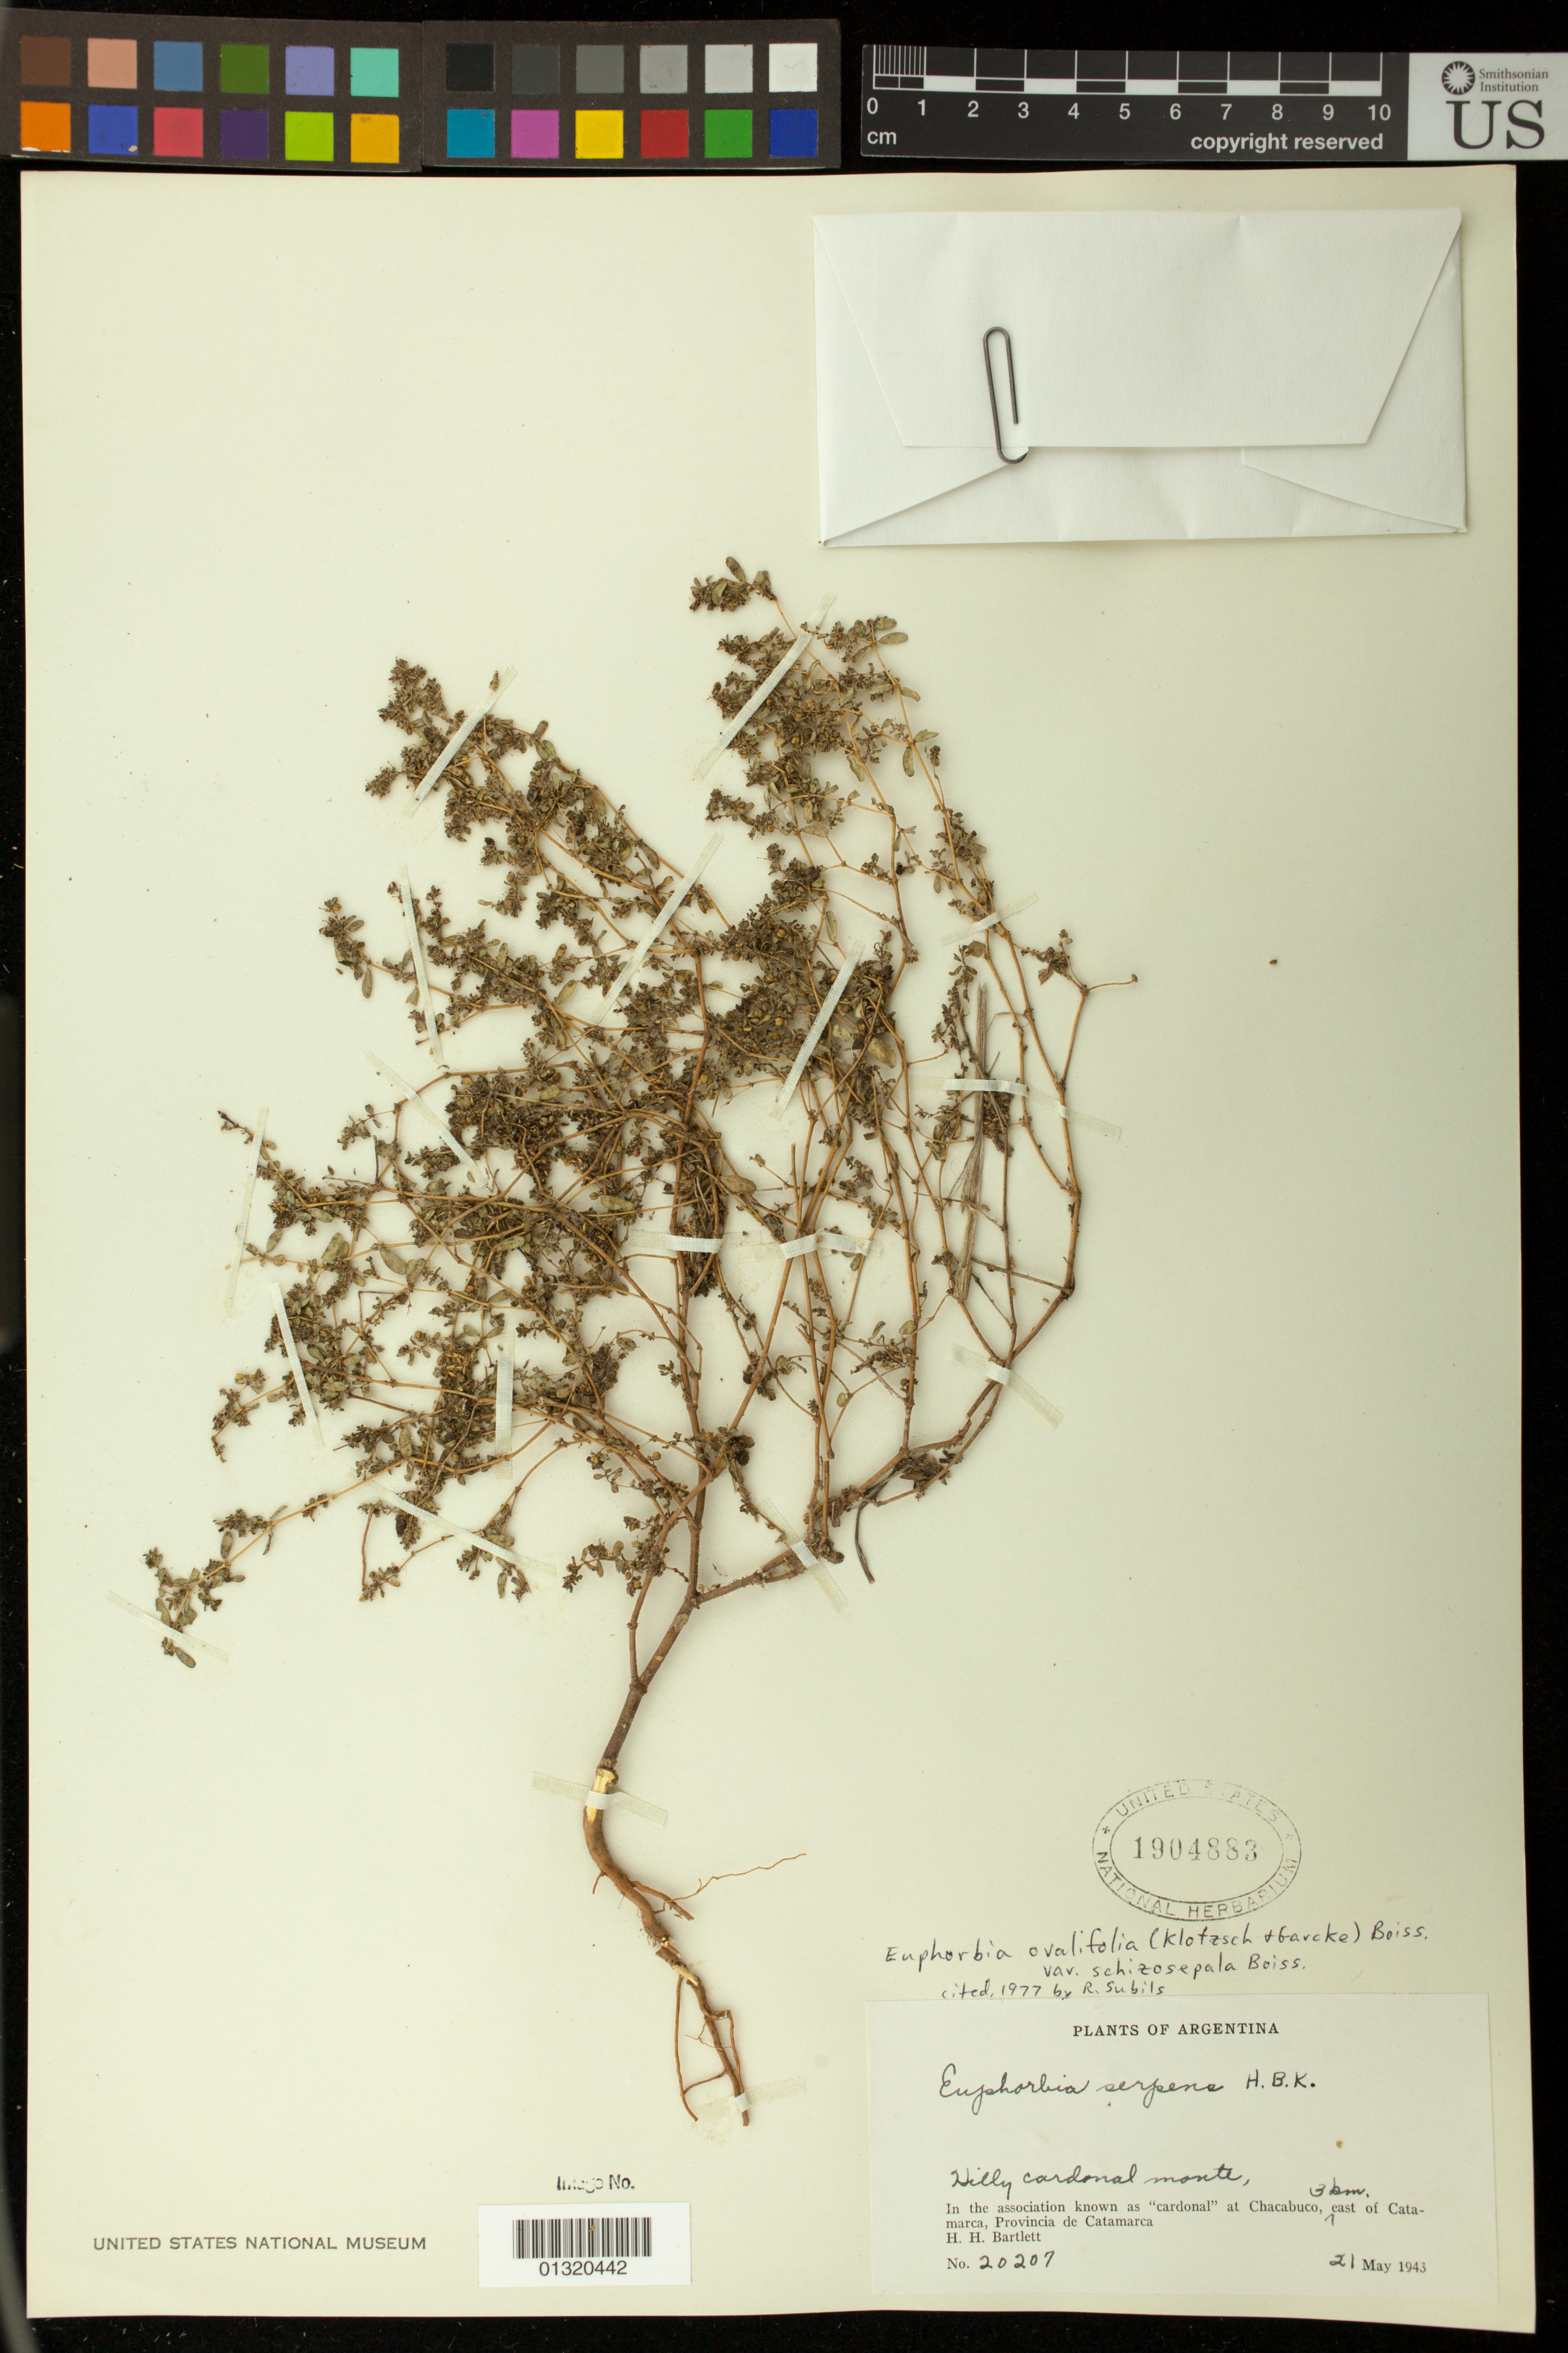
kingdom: Plantae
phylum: Tracheophyta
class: Magnoliopsida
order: Malpighiales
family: Euphorbiaceae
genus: Euphorbia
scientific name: Euphorbia klotzschii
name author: Oudejans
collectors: H. H. Bartlett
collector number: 20207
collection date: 1943-05-21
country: Argentina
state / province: Catamarca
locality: In the association known as "cardonal" at Chacabuco, 3km east of Catamarca.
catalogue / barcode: US 1904883